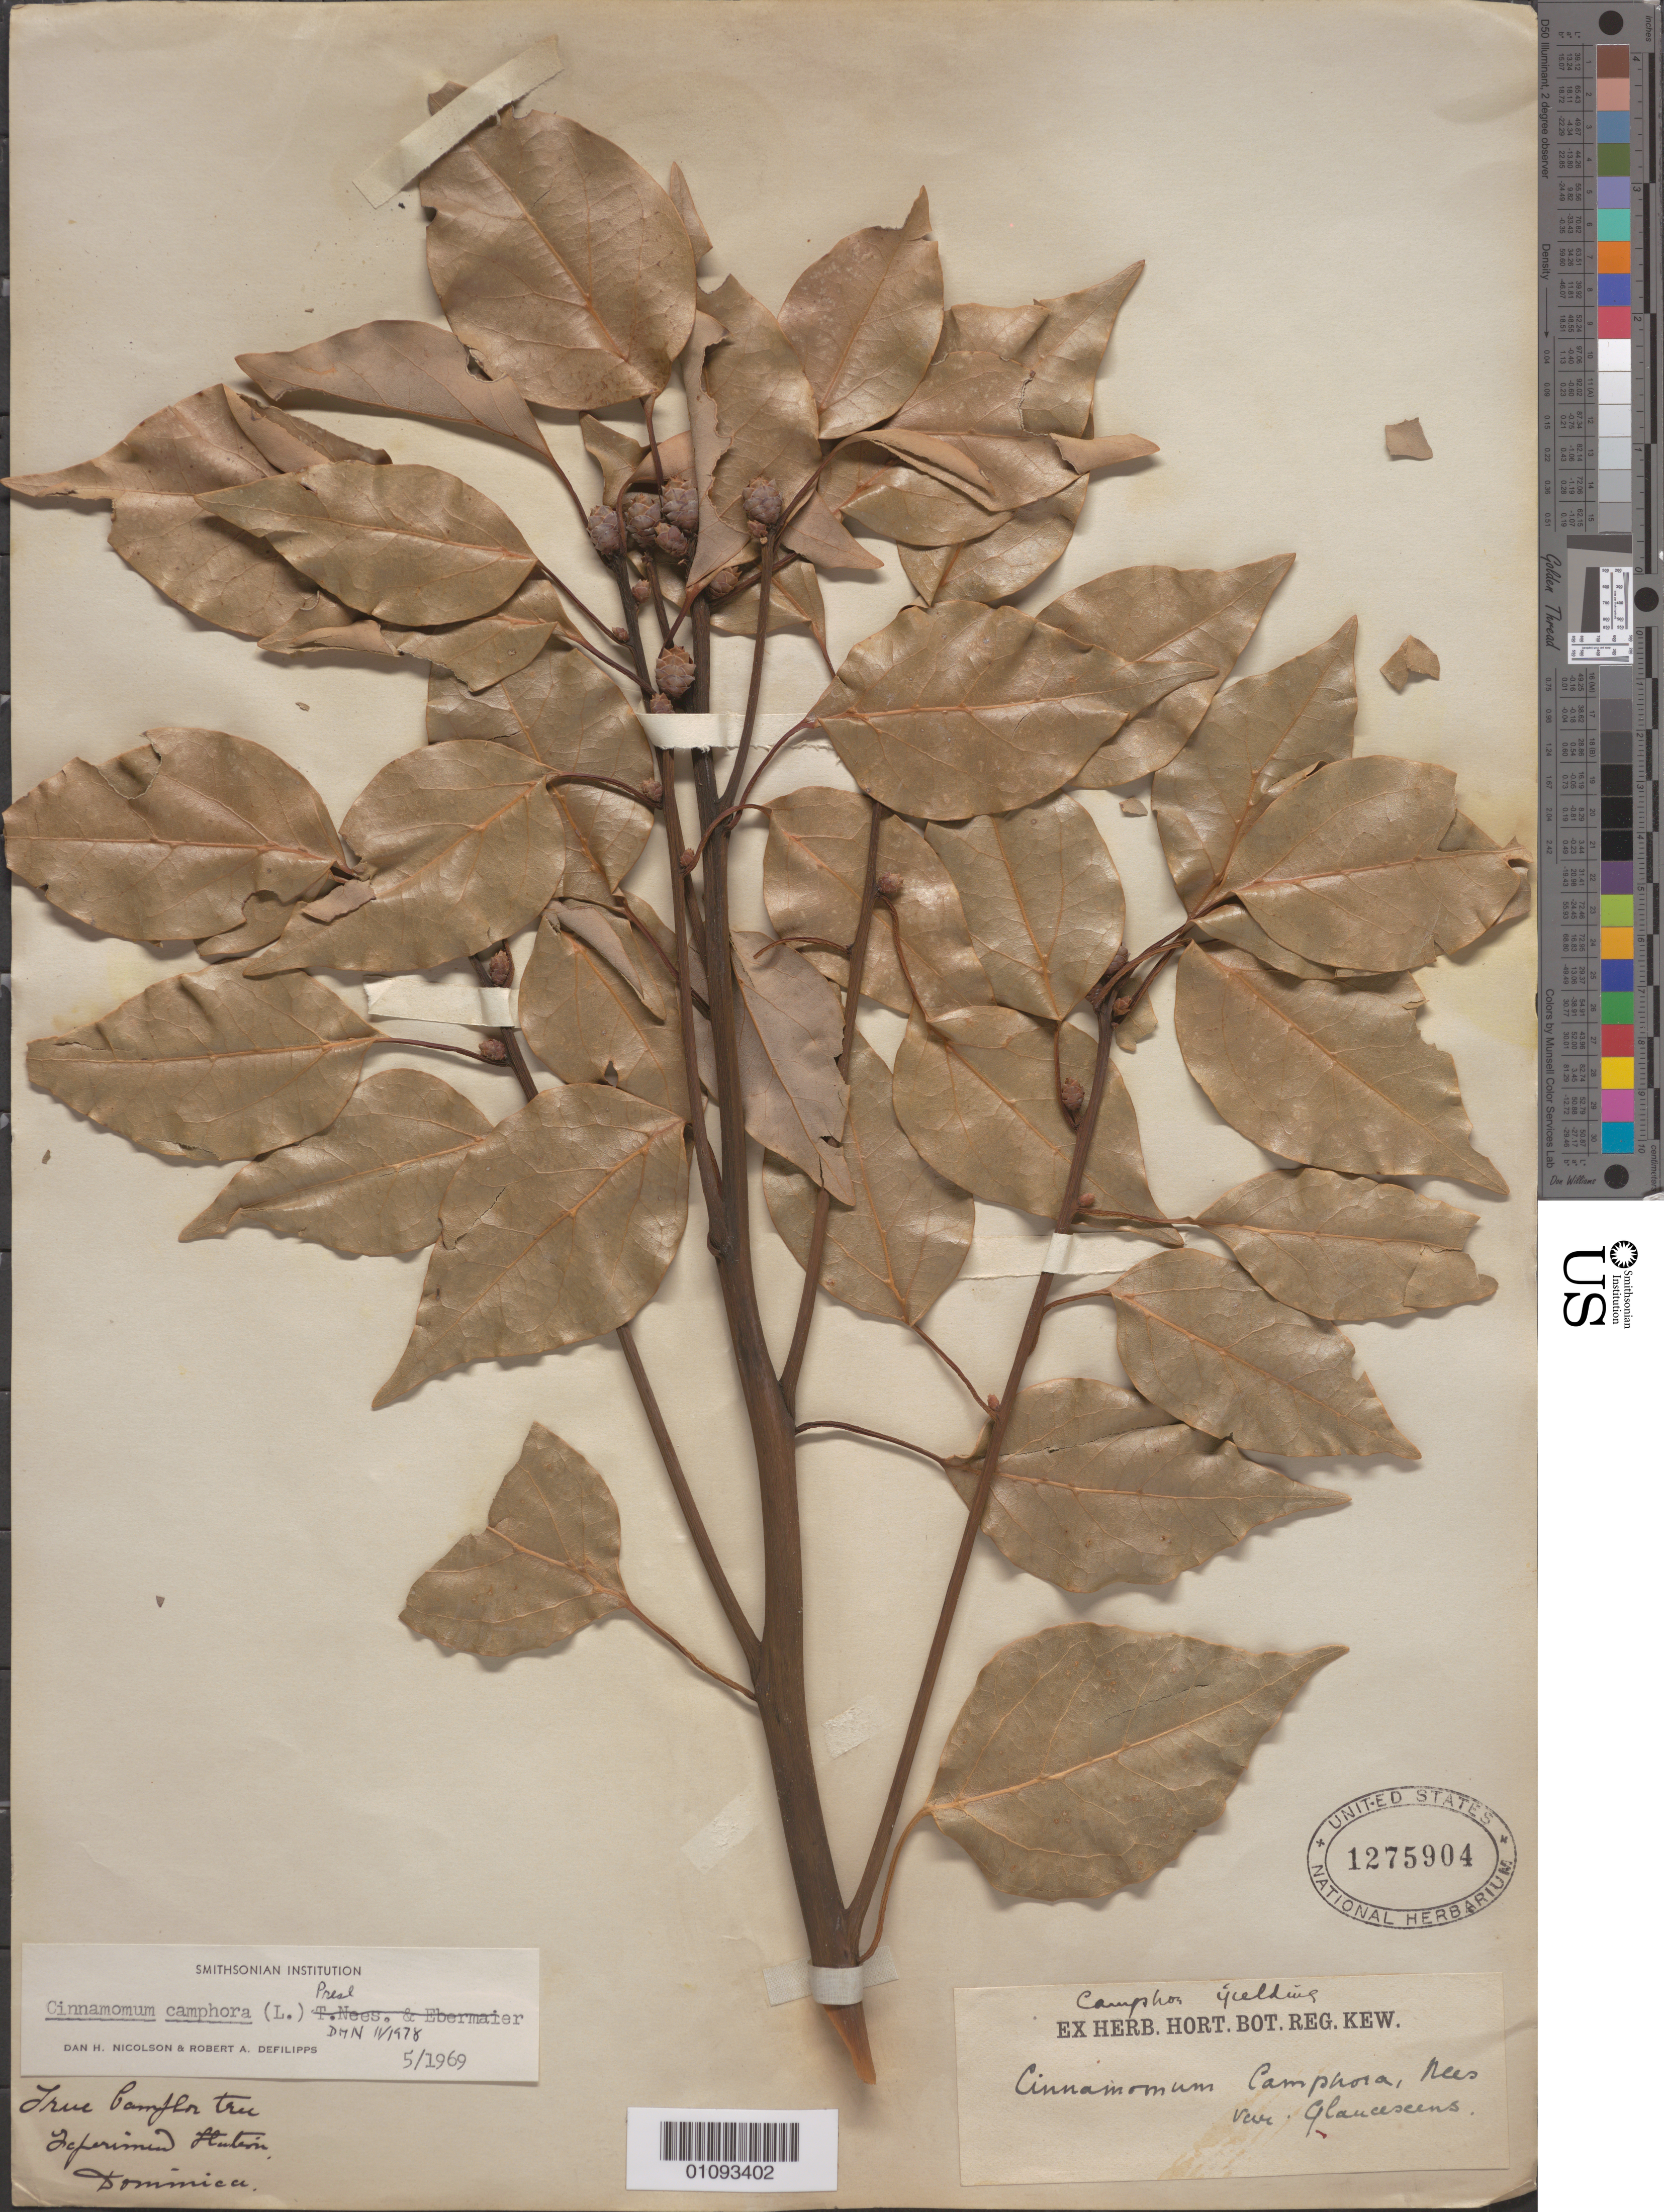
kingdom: Plantae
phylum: Tracheophyta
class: Magnoliopsida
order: Laurales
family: Lauraceae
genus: Cinnamomum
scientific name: Cinnamomum camphora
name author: (L.) J. Presl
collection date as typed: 1900 to -- --- 1999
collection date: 1900/1999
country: Dominica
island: Dominica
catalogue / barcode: US 1275904